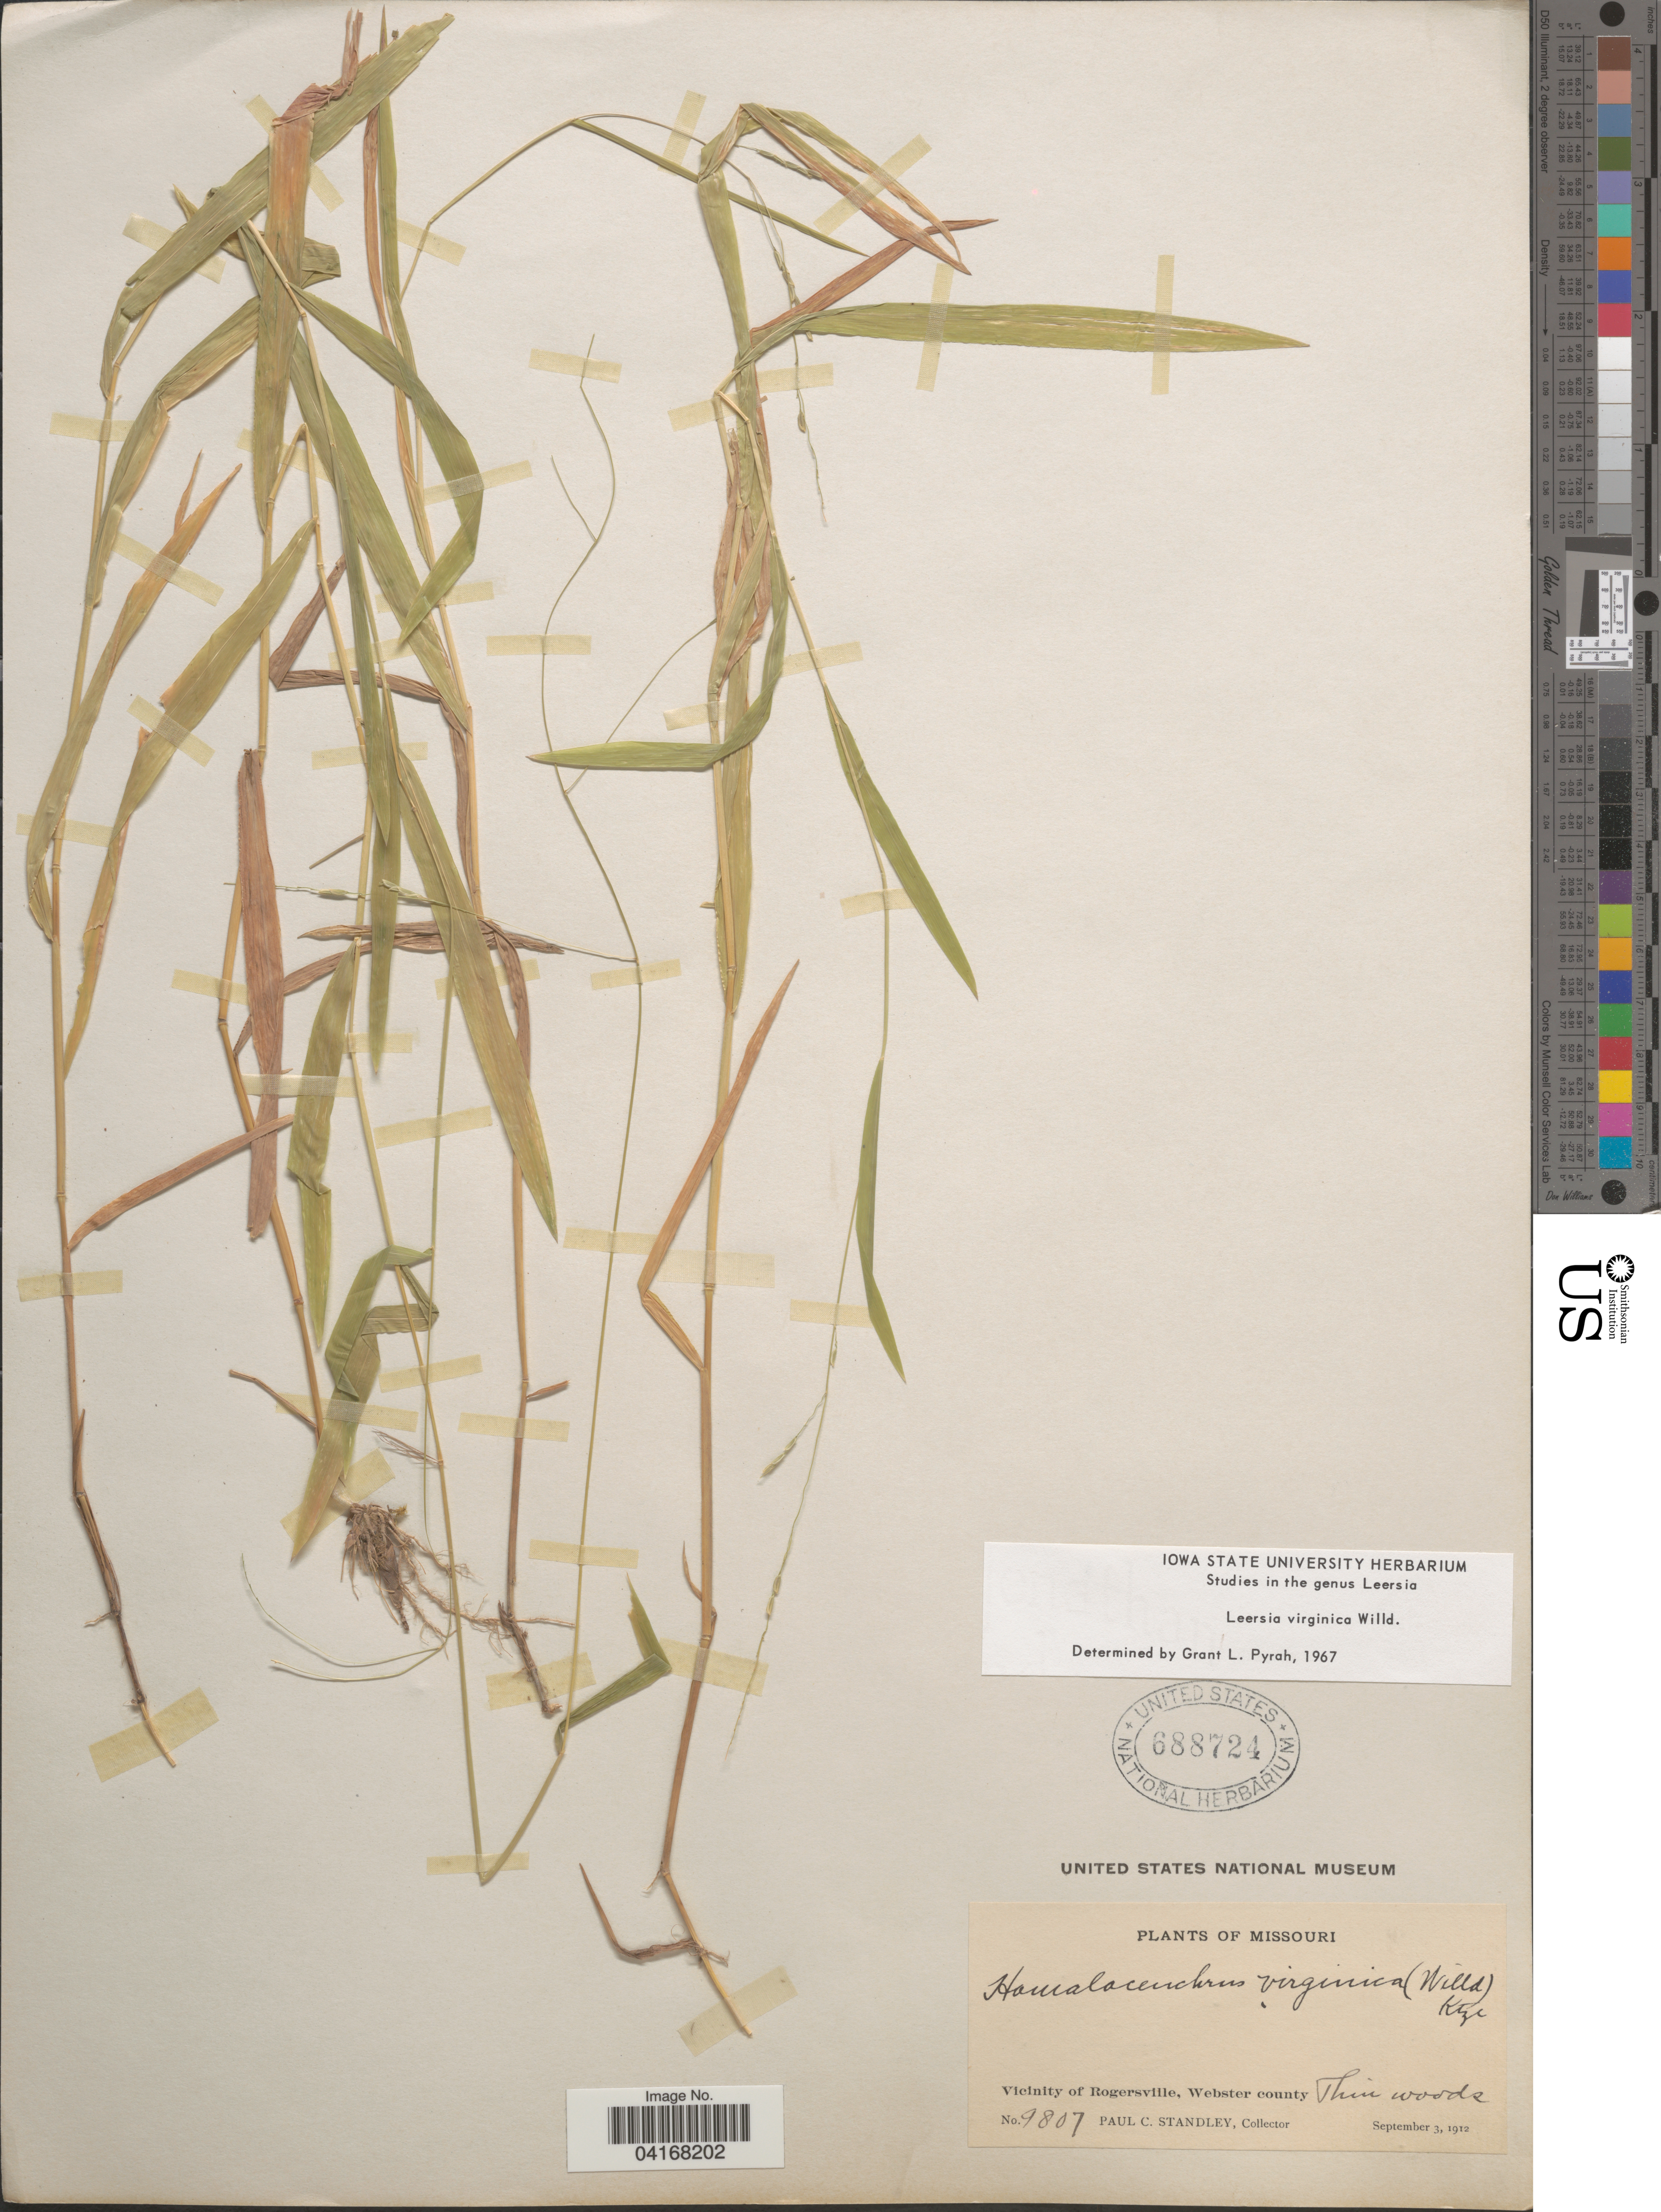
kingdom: Plantae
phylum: Tracheophyta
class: Liliopsida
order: Poales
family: Poaceae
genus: Leersia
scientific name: Leersia virginica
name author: Willd.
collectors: P. C. Standley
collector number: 9807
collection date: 1912-09-03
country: United States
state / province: Missouri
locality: Vicinity of Rogersville, Webster county.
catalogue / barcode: US 688724